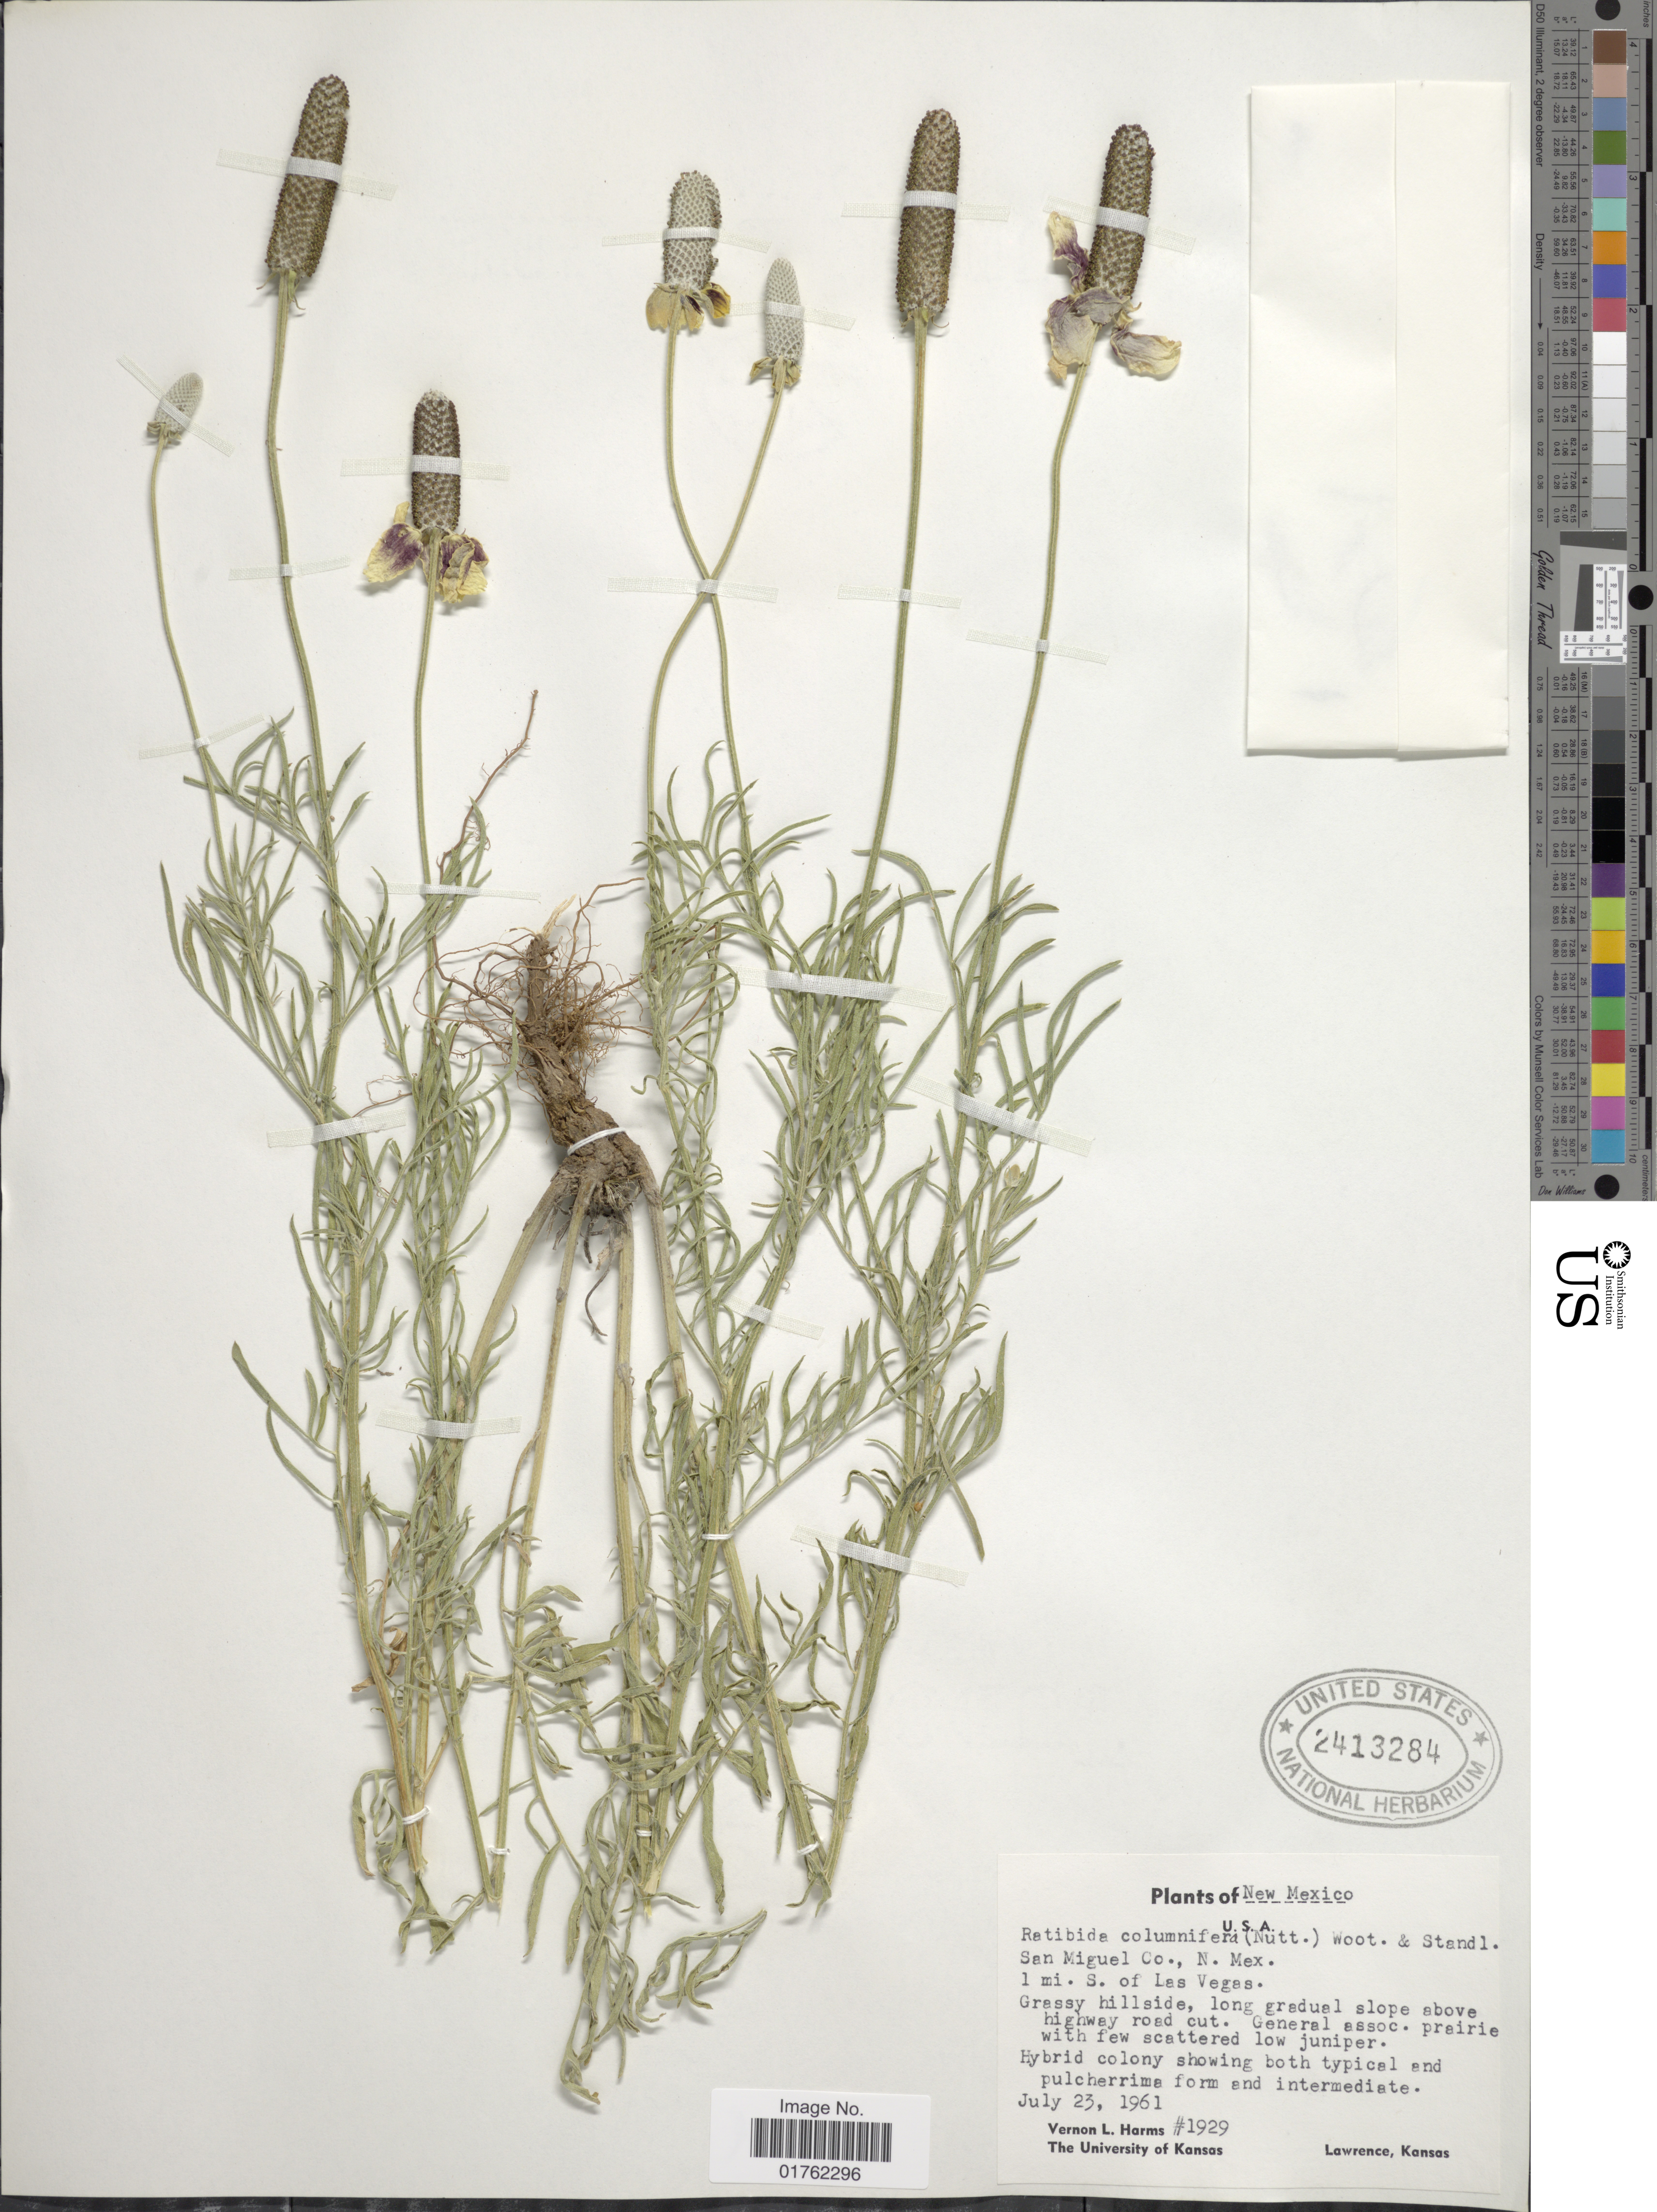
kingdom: Plantae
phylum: Tracheophyta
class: Magnoliopsida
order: Asterales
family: Asteraceae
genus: Ratibida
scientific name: Ratibida columnaris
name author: (Pursh) D. Don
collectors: V. Harms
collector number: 1929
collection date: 1961-07-23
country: United States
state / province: New Mexico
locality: San Miguel Co., N. Mex., 1 mi. S. of Las Vegas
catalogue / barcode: US 2413284